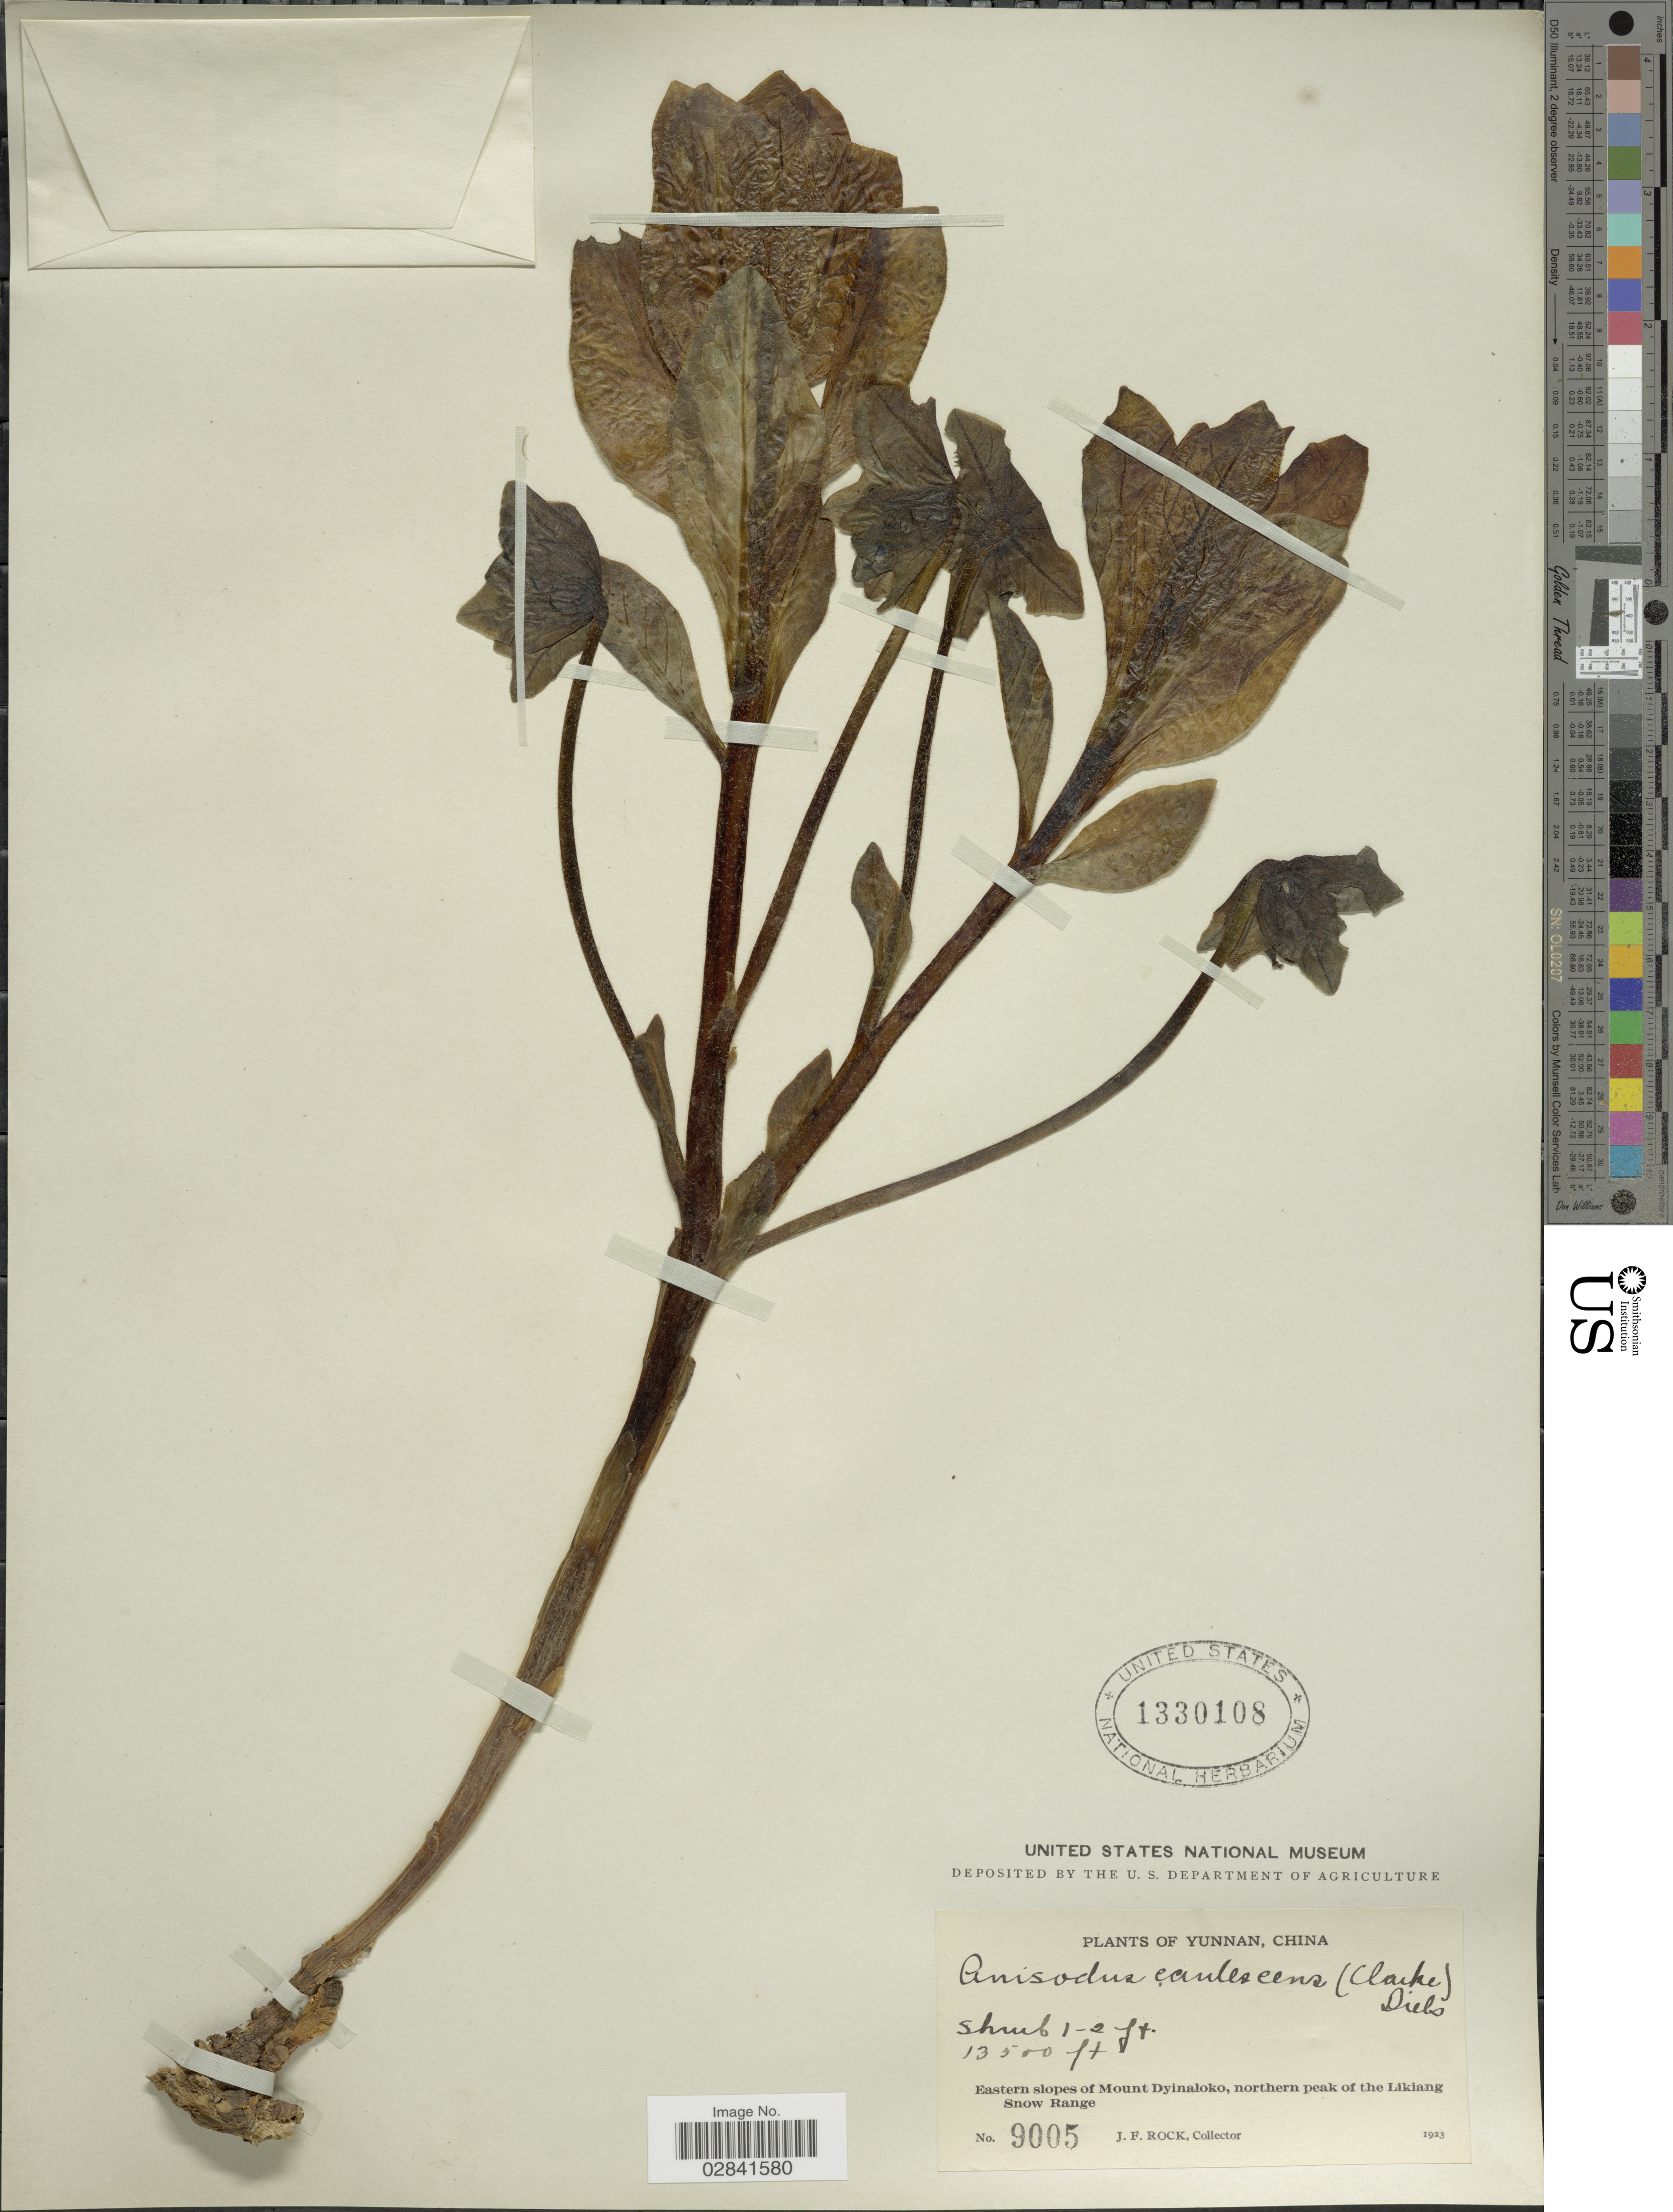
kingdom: Plantae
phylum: Tracheophyta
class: Magnoliopsida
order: Solanales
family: Solanaceae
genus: Mandragora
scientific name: Mandragora caulescens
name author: C.B. Clarke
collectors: J. Rock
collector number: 9005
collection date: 1923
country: China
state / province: Yunnan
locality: Eastern slopes of Mount Dyinaloko, northern peak of the Likiang Snow Range.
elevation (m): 4115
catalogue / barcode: US 1330108